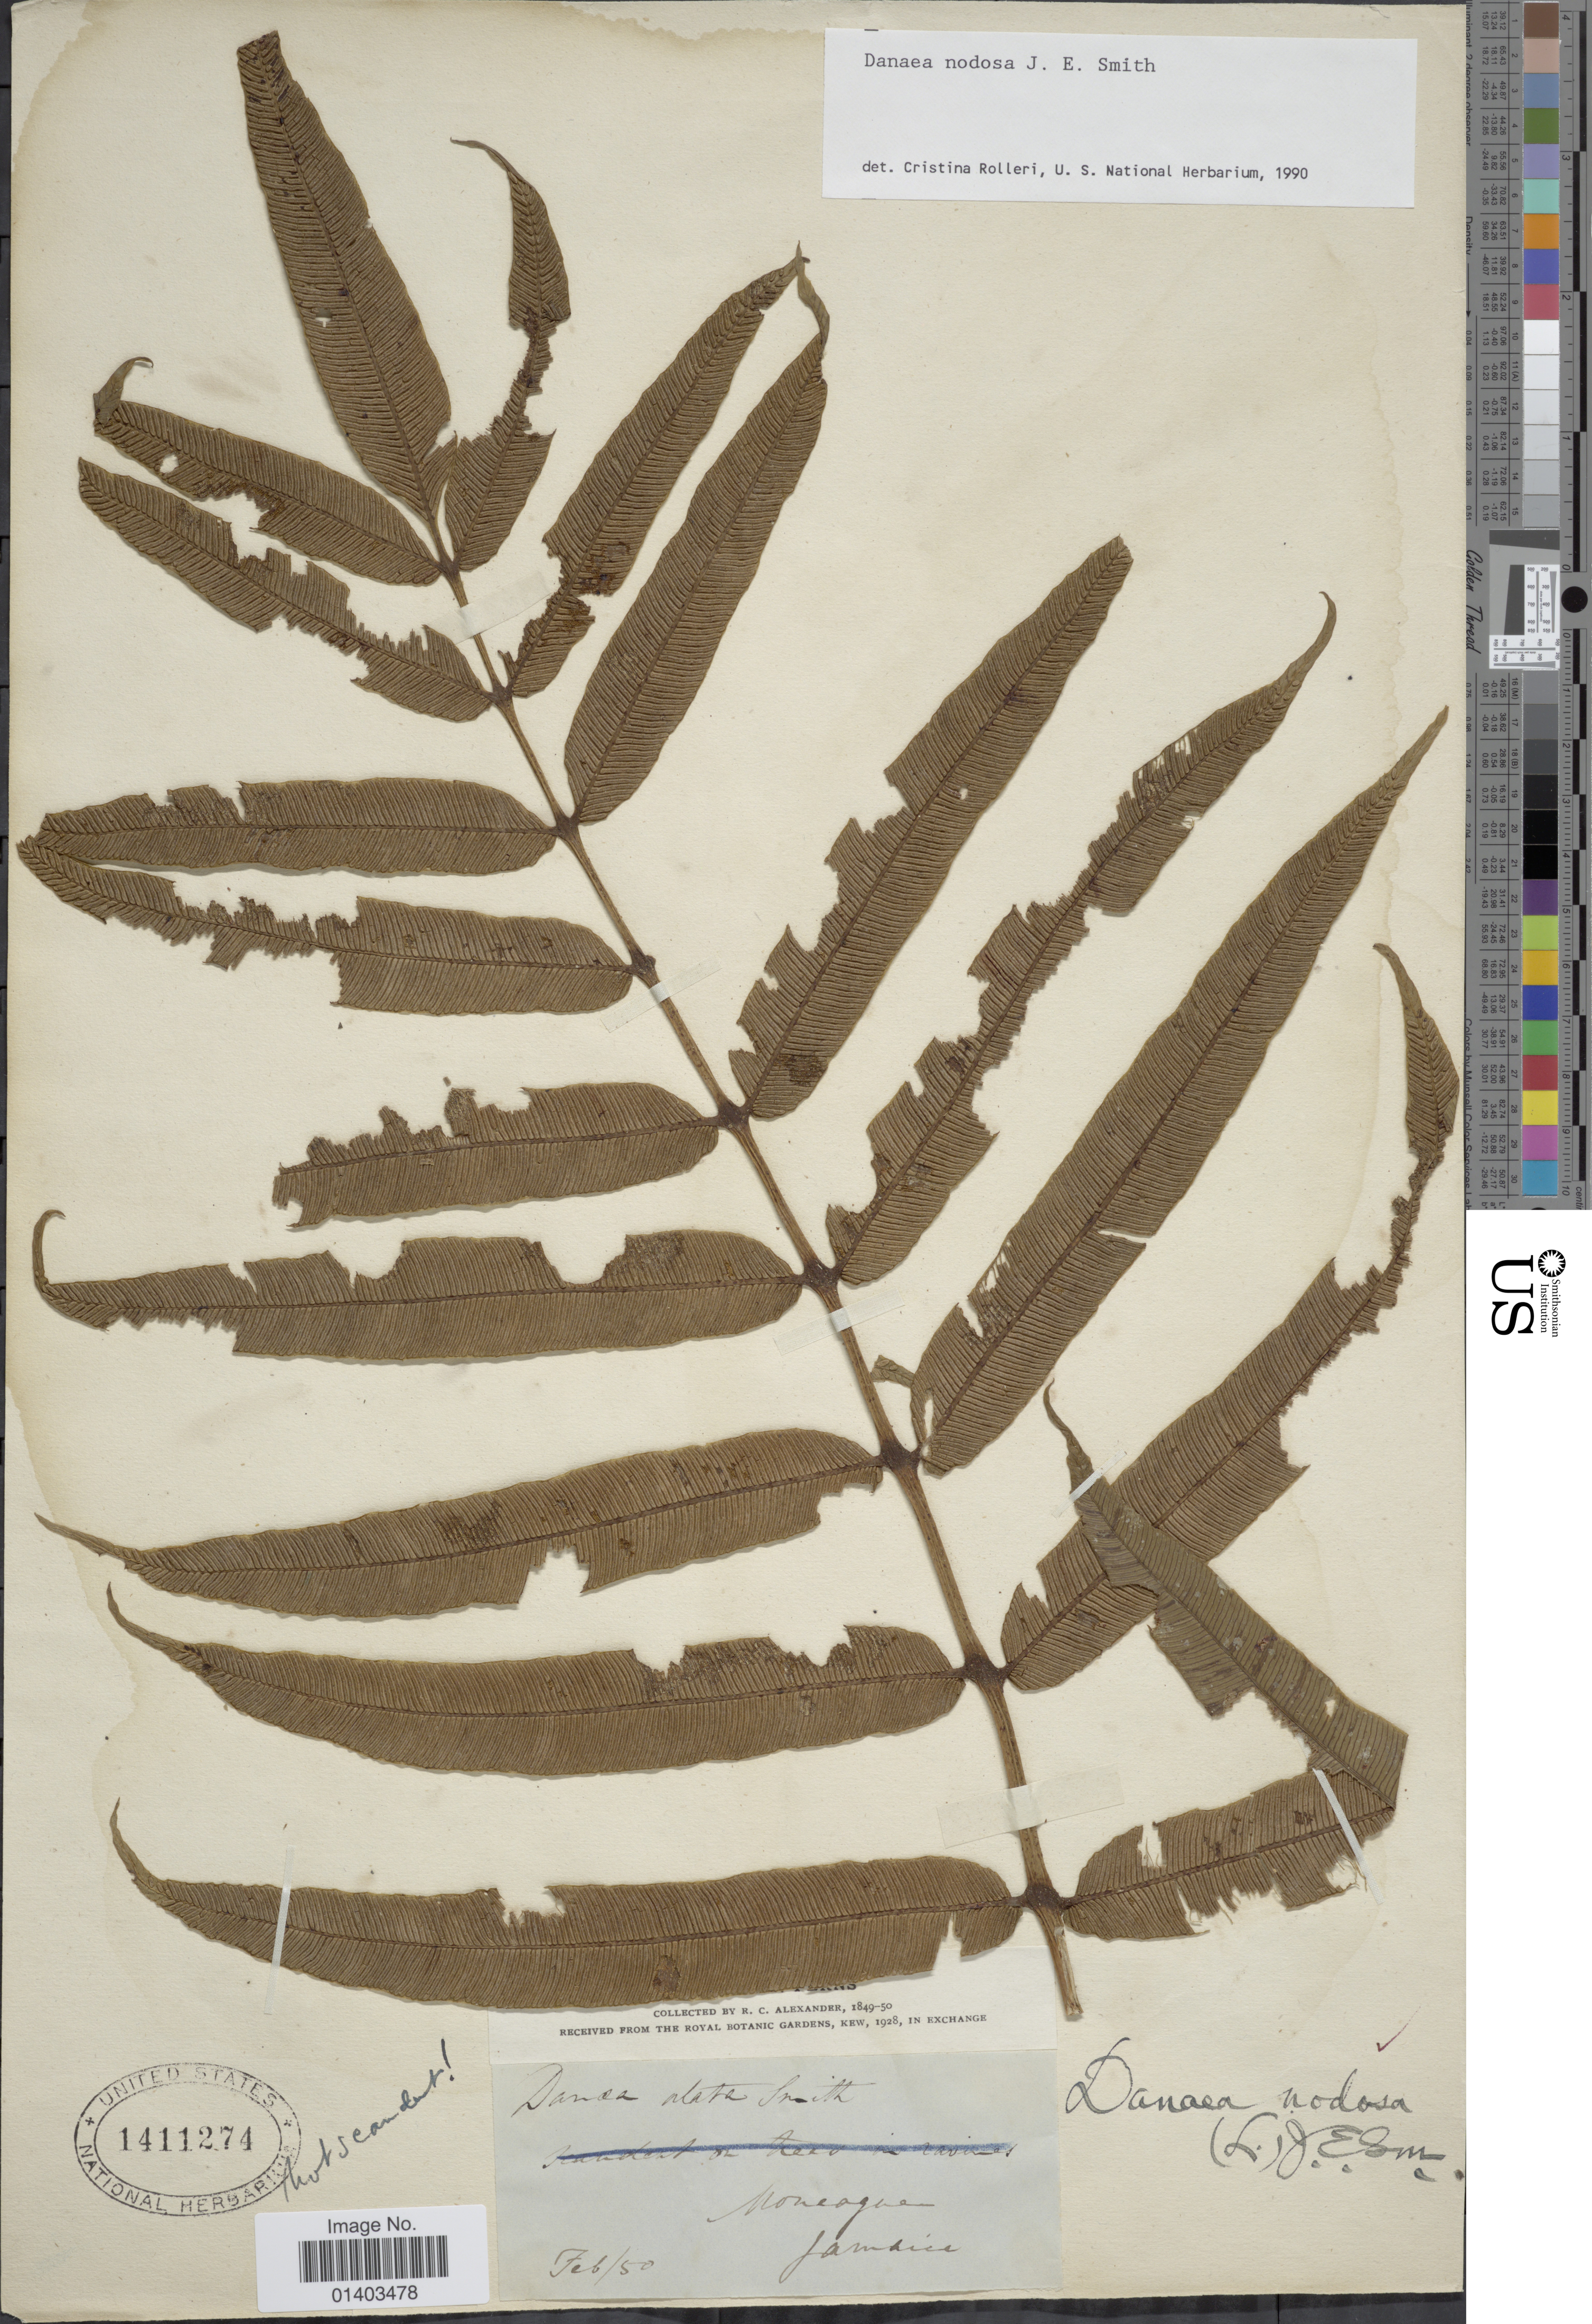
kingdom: Plantae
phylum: Tracheophyta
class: Polypodiopsida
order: Marattiales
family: Marattiaceae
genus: Danaea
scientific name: Danaea nodosa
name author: (L.) Sm.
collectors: R. C. Alexander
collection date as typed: Transcribed d/m/y: /2/50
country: Jamaica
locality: Moneague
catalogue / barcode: US 1411274